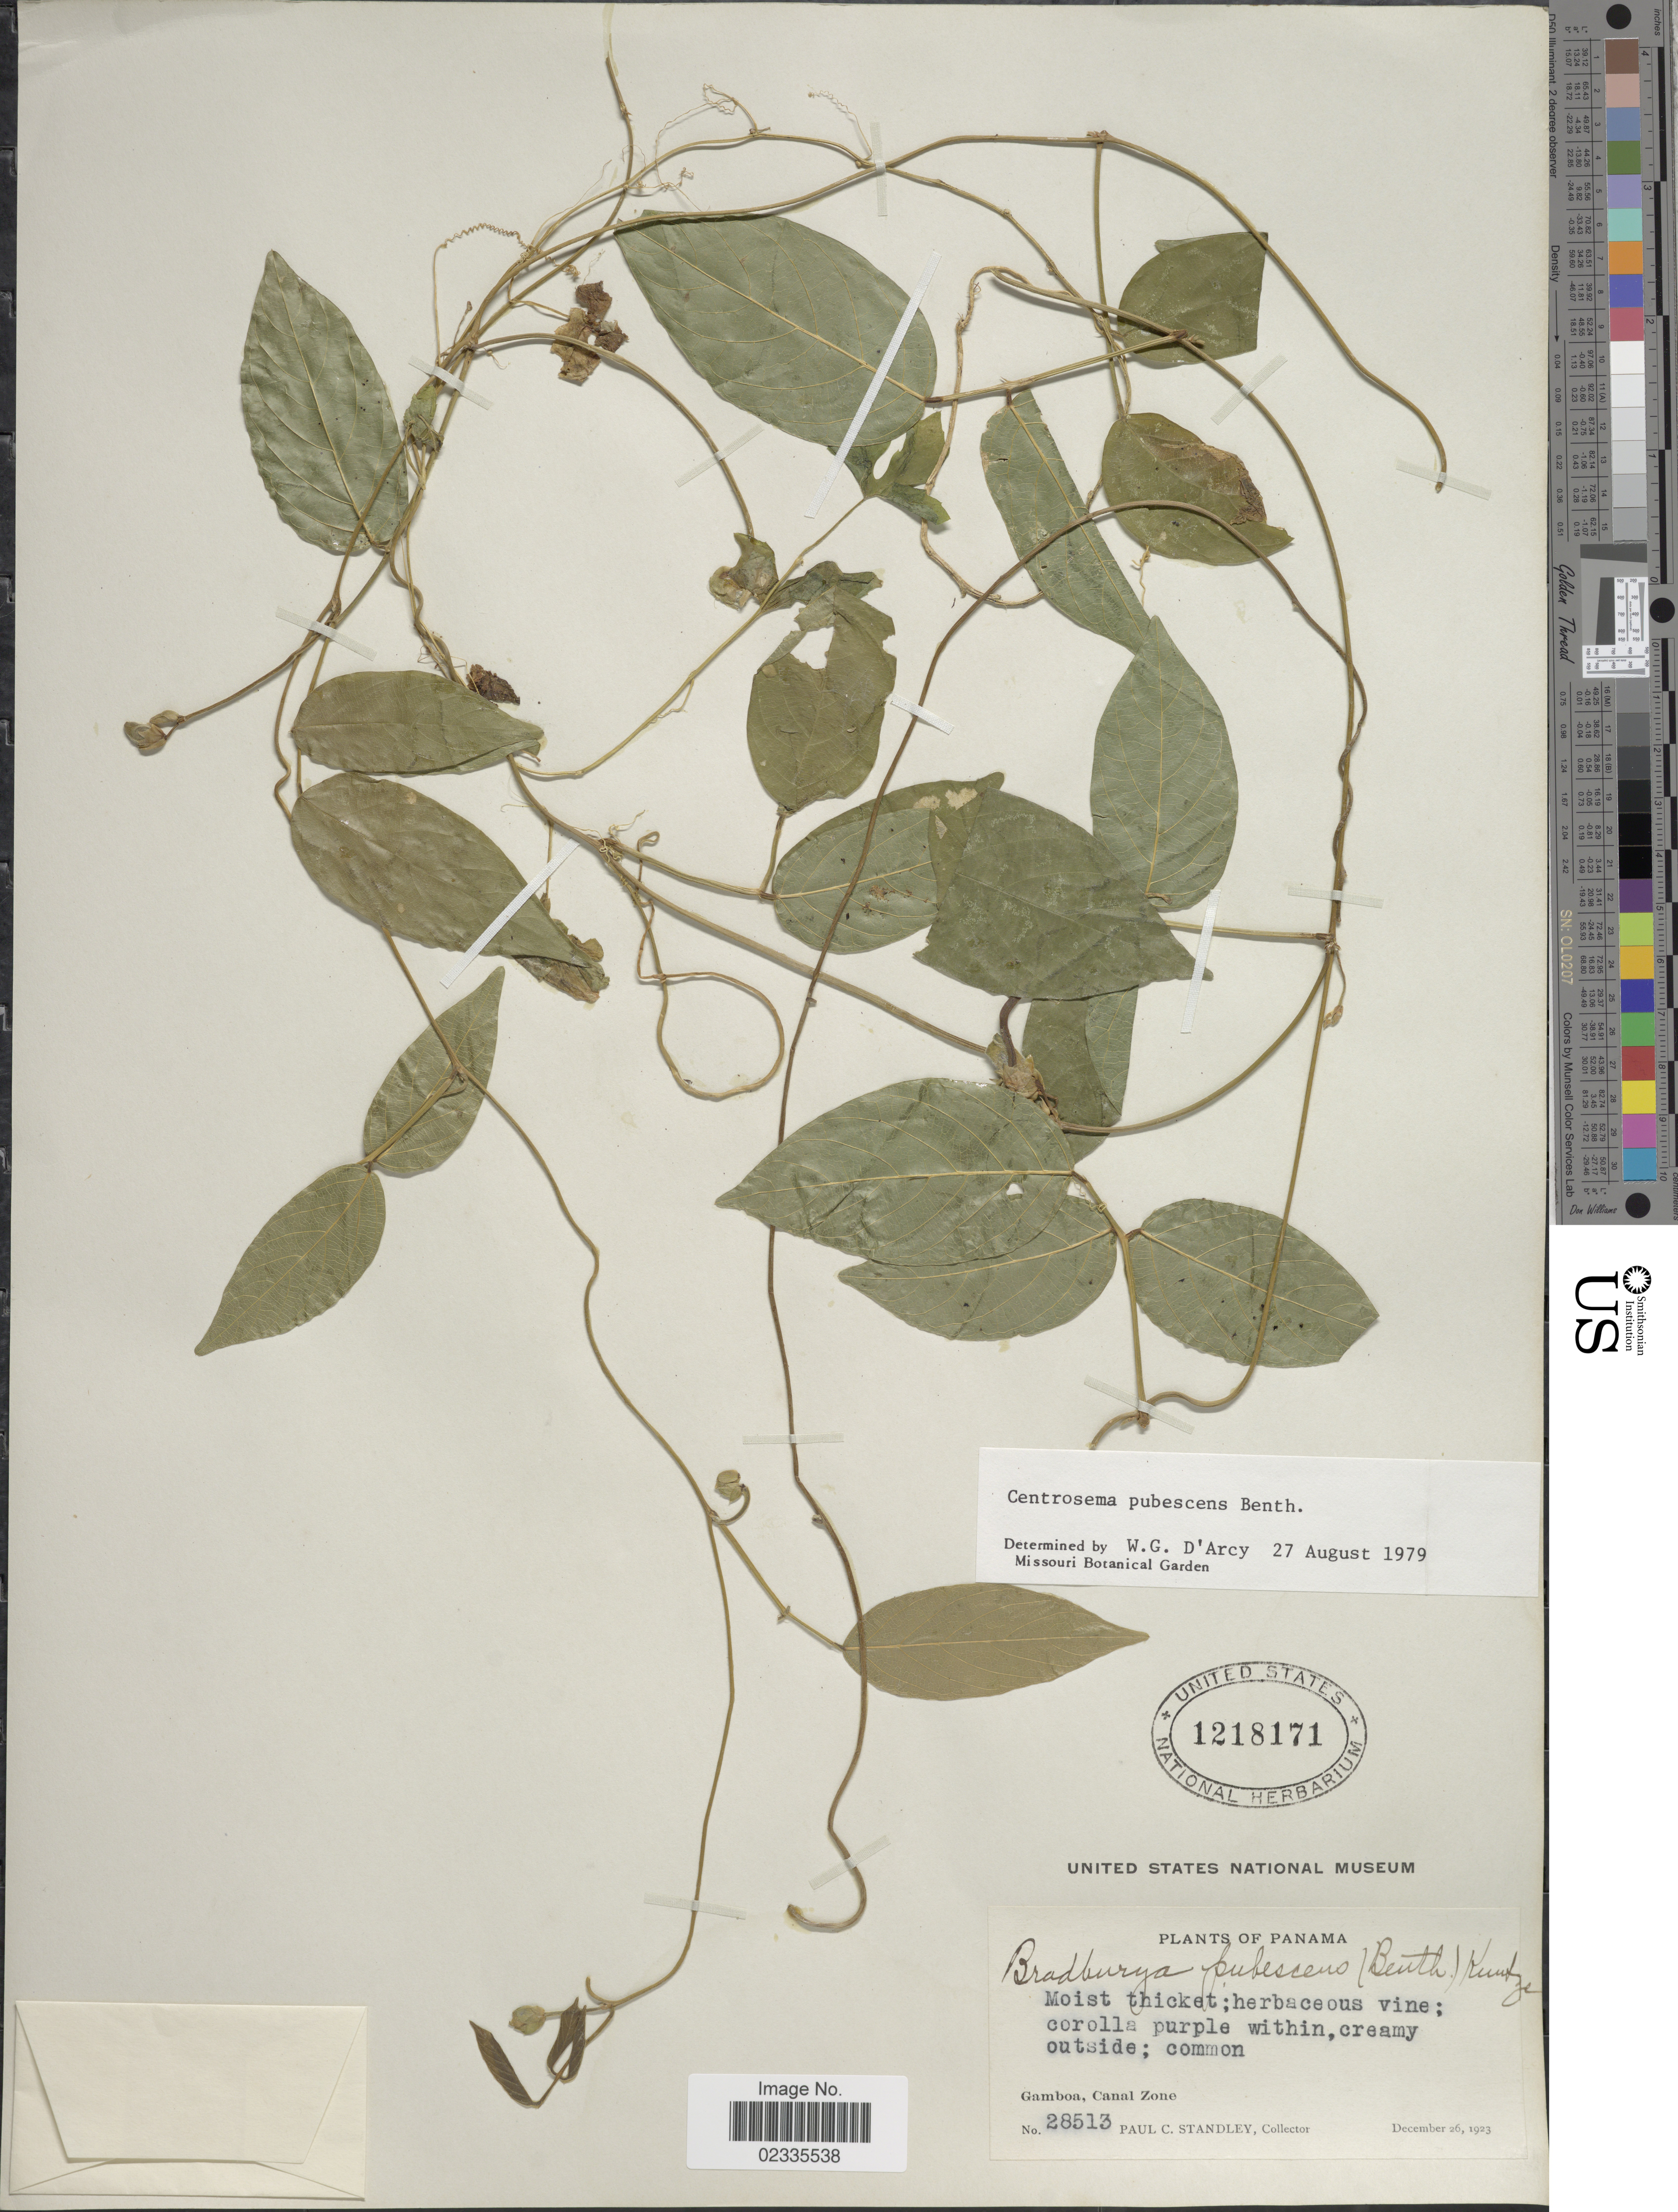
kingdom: Plantae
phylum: Tracheophyta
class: Magnoliopsida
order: Fabales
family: Fabaceae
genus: Centrosema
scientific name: Centrosema pubescens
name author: Benth.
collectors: P. C. Standley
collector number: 28513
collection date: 1923-12-26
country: Panama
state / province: Colón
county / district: Canal Zone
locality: Gamboa, Canal Zone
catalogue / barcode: US 1218171